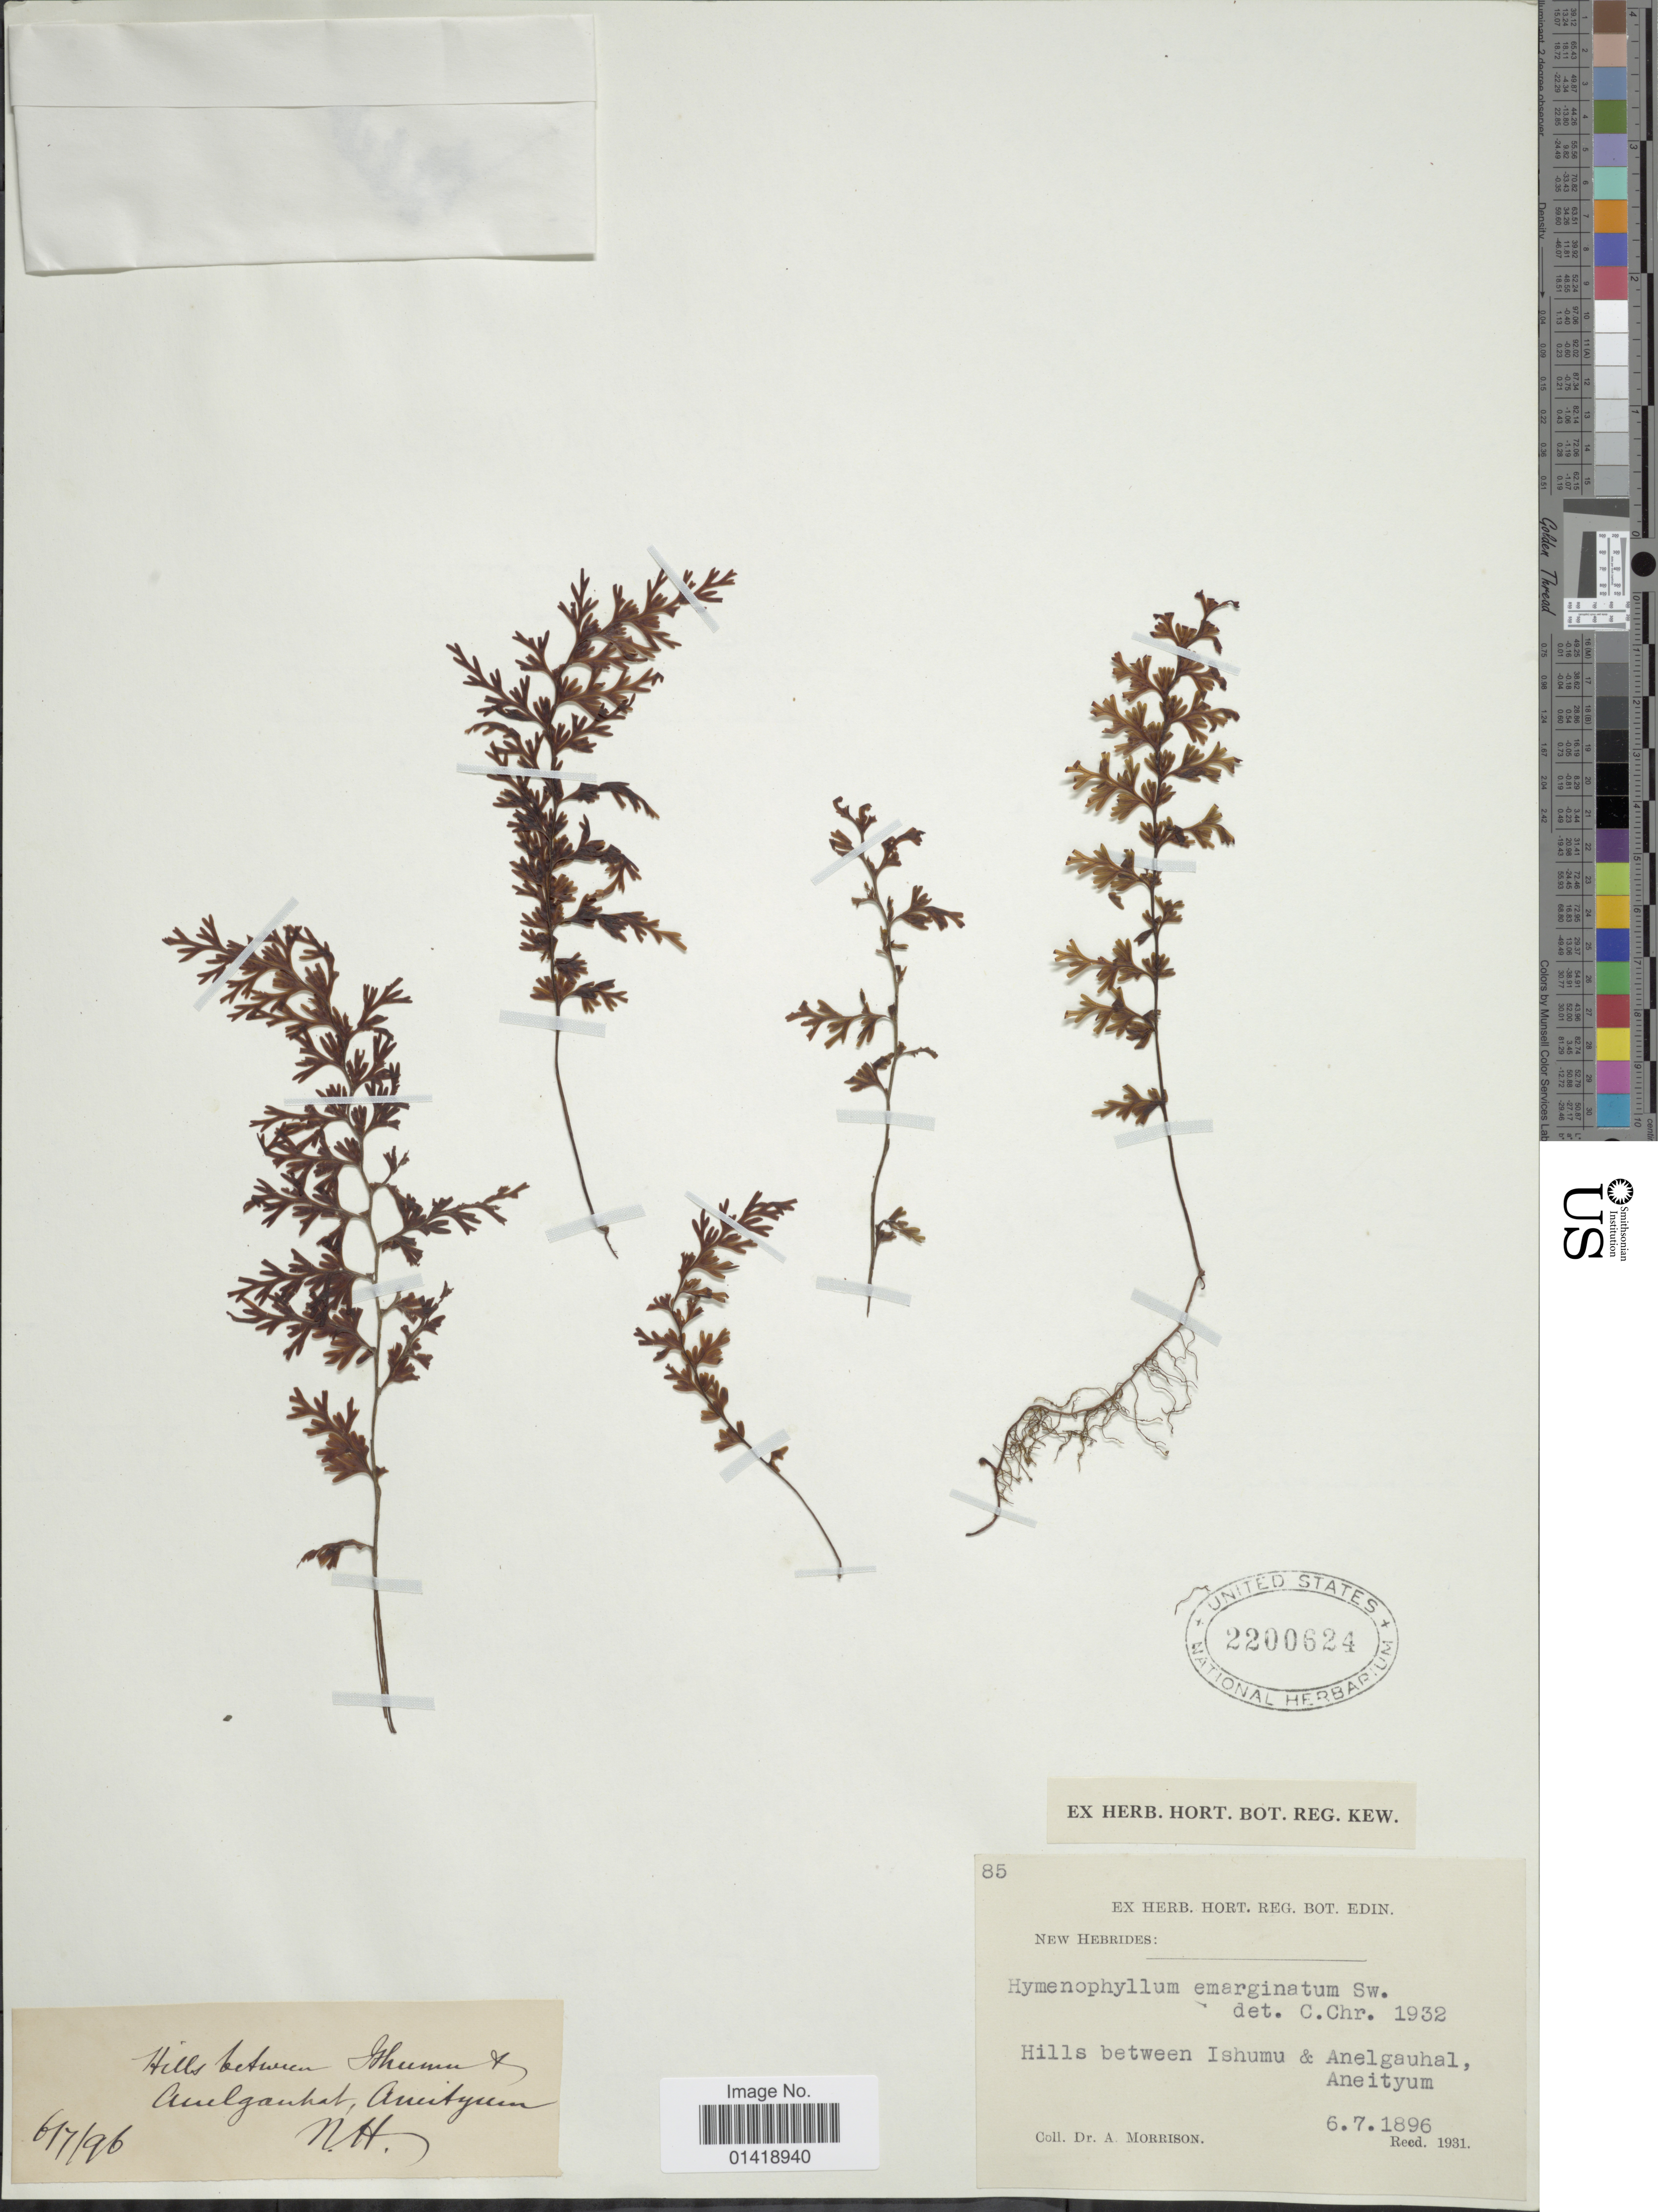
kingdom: Plantae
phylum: Tracheophyta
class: Polypodiopsida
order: Hymenophyllales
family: Hymenophyllaceae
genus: Hymenophyllum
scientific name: Hymenophyllum emarginatum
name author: Sw.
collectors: A. Morrison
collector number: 85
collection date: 1896-07-06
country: Vanuatu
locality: Hills between Ishumu & Anelgauhal, Aneityum, New Hebrides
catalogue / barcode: US 2200624